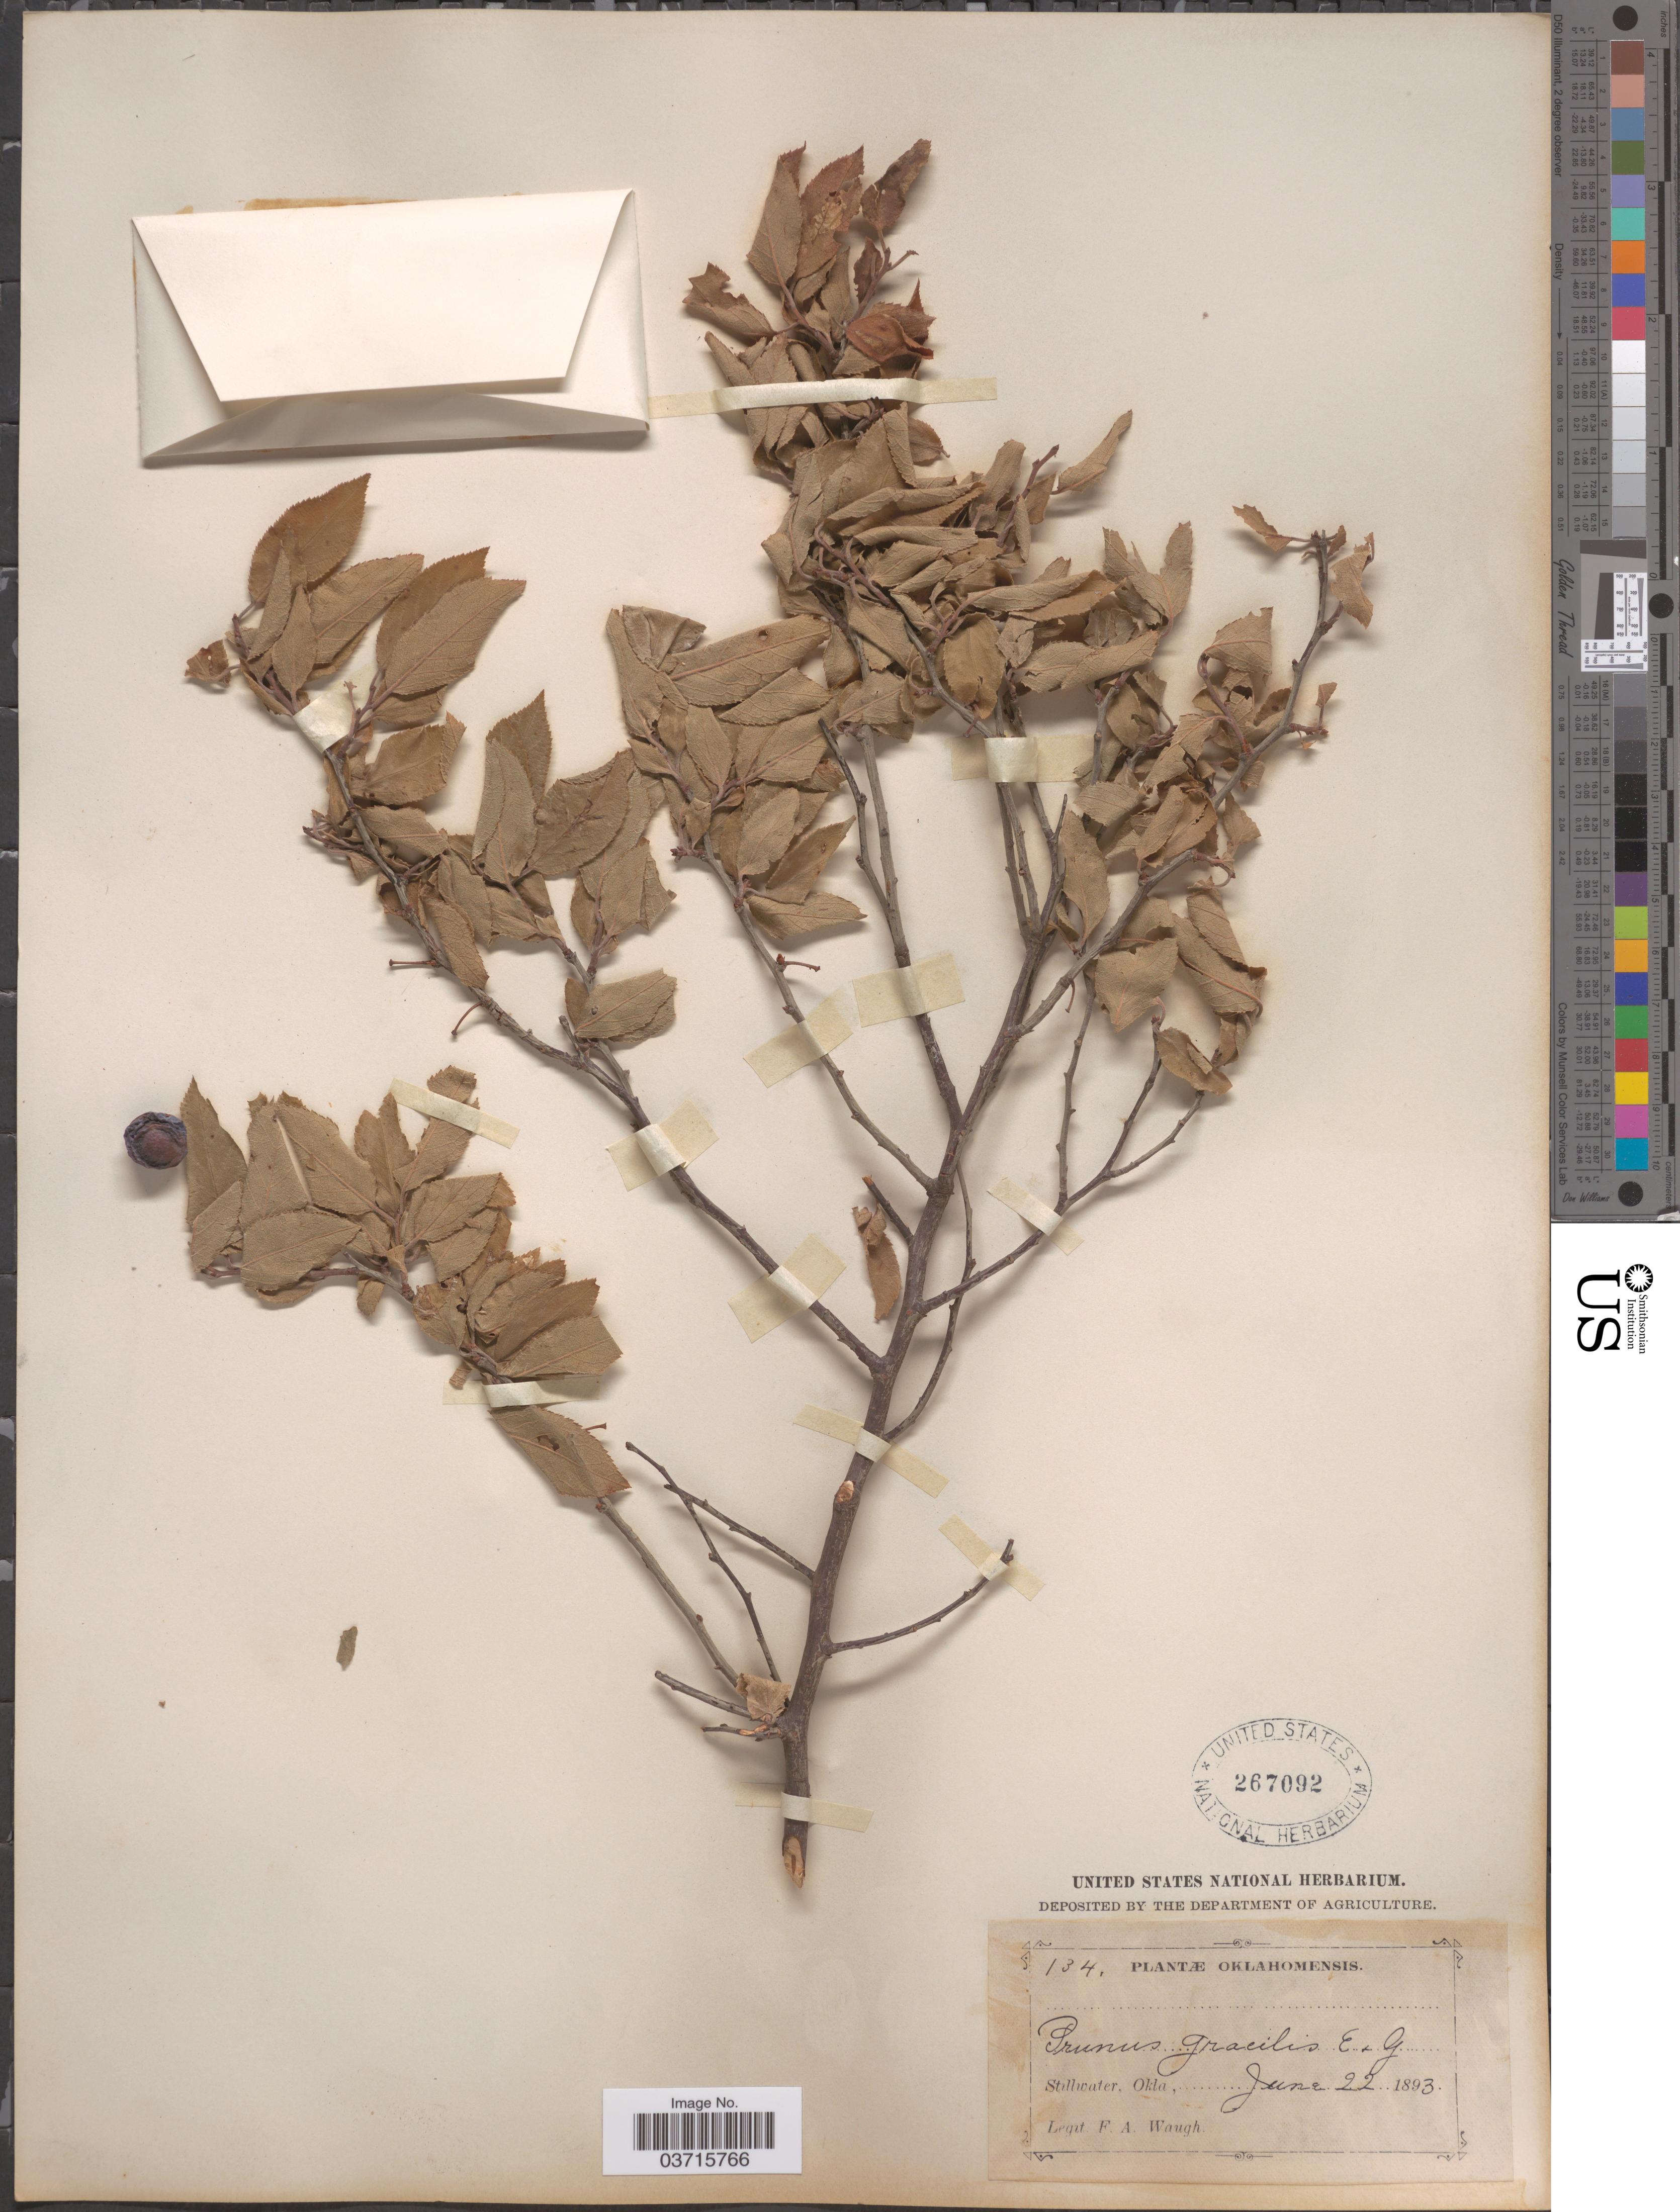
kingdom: Plantae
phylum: Tracheophyta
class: Magnoliopsida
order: Rosales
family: Rosaceae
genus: Prunus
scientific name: Prunus gracilis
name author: Engelm. & A. Gray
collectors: F. Waugh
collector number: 134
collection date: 1893-06-22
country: United States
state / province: Oklahoma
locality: Stillwater.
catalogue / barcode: US 267092